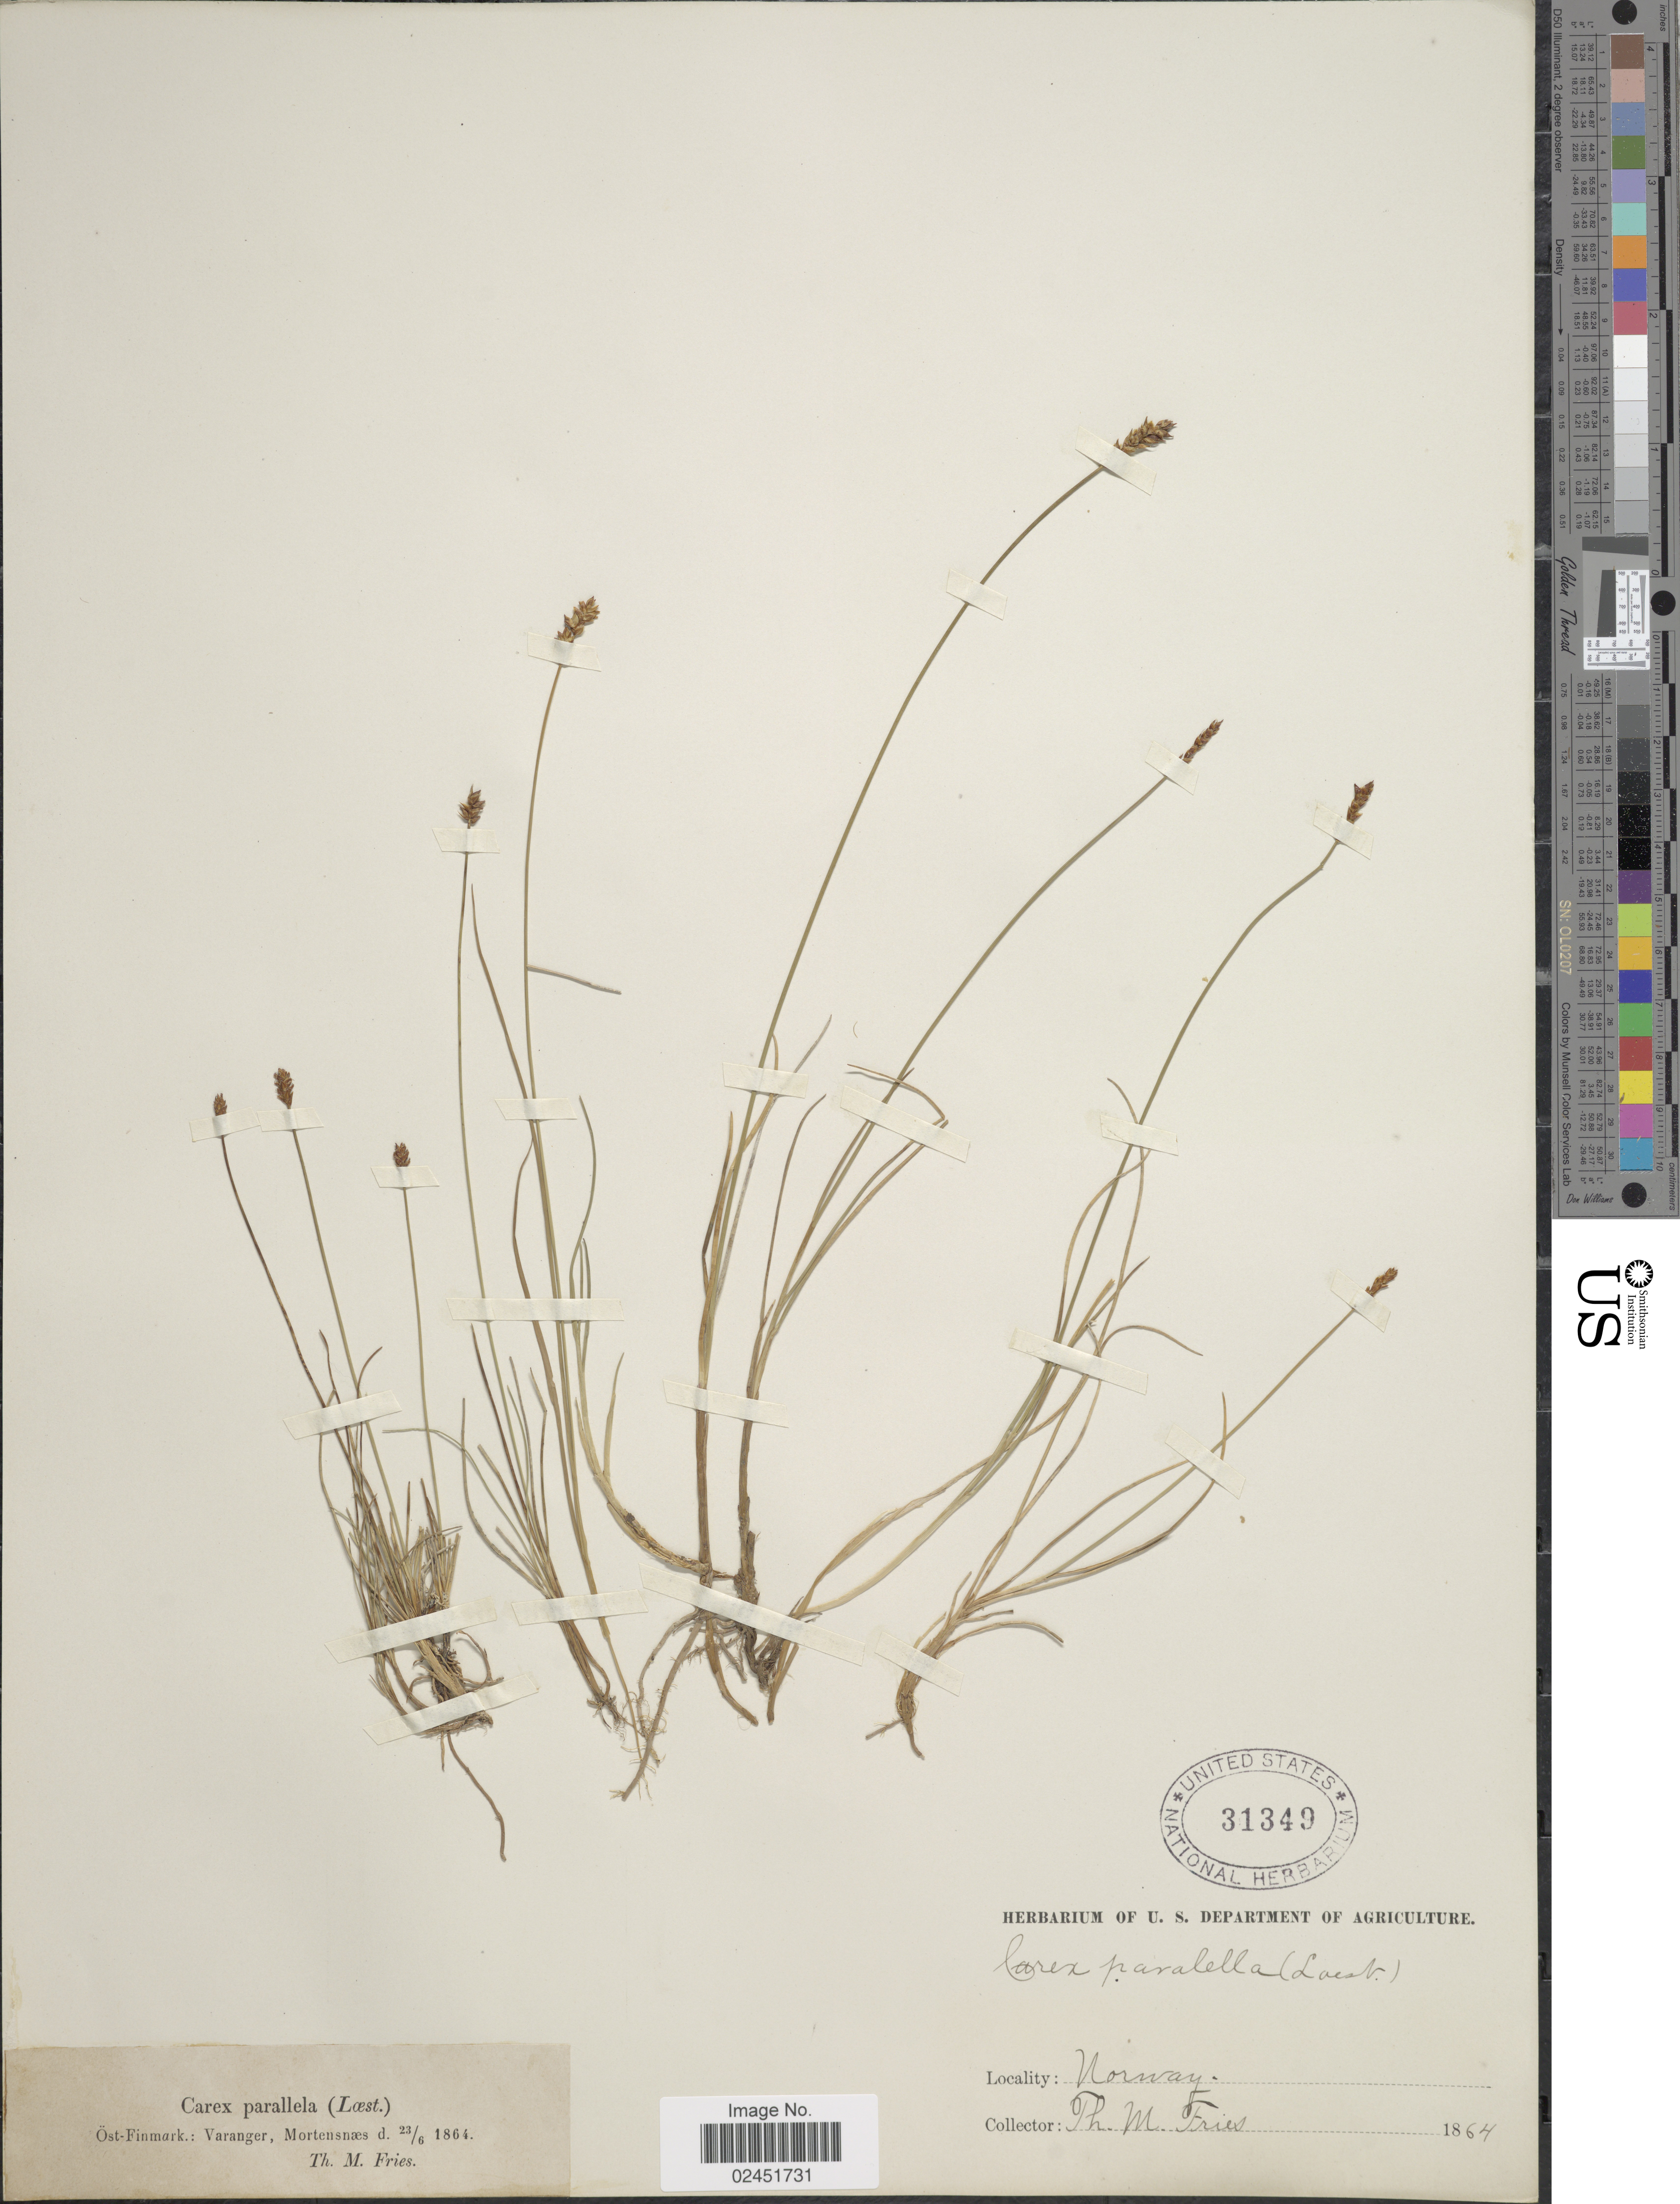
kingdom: Plantae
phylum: Tracheophyta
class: Liliopsida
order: Poales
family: Cyperaceae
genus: Carex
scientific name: Carex parallela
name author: (Laest.) Sommerf.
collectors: T. Fries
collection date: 1864-06-23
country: Norway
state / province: Finnmark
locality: Ost-Finmark: Varanger, Mortensnaes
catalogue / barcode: US 31349